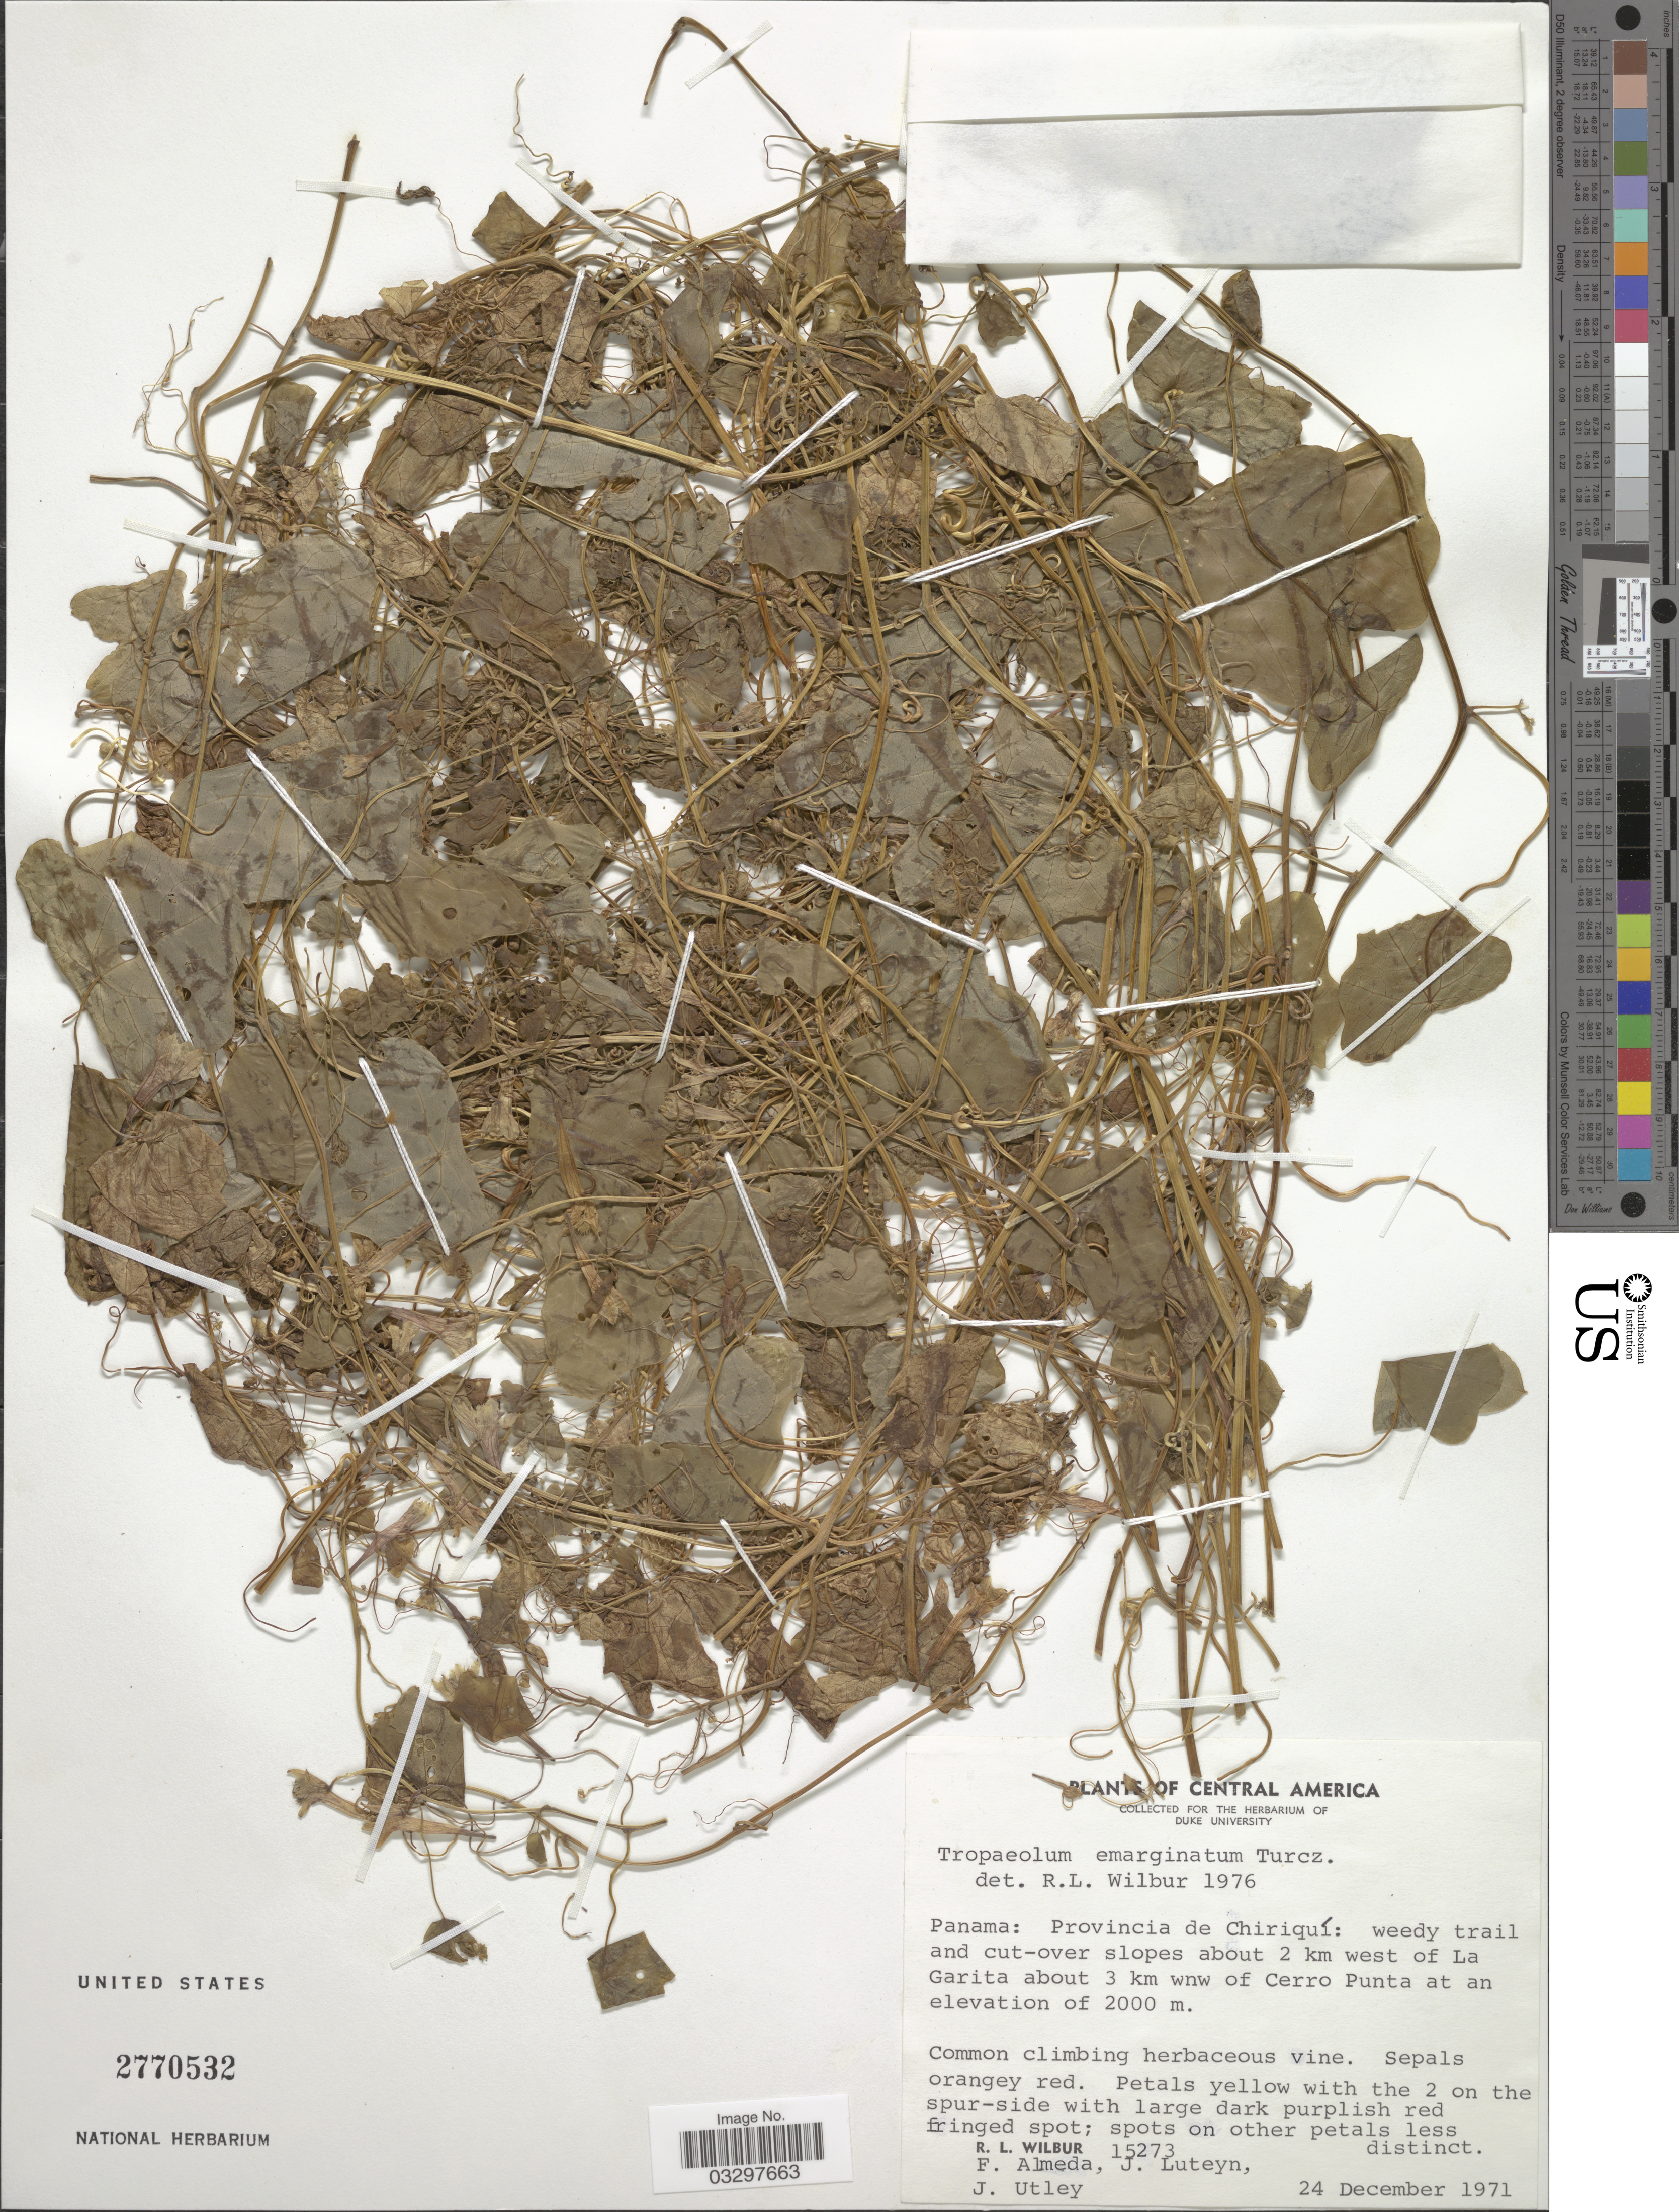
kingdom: Plantae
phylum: Tracheophyta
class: Magnoliopsida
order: Brassicales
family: Tropaeolaceae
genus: Tropaeolum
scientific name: Tropaeolum emarginatum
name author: Turcz.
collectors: R. L. Wilbur, F. Almeda, J. L. Luteyn & J. Utley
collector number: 15273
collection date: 1971-12-24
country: Panama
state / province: Chiriqui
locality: Provincia de Chiriquí: weedy trail and cut-over slopes about 2 km west of La Garita about 3 km wnw of Cerro Punta.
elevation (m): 2000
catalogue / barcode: US 2770532